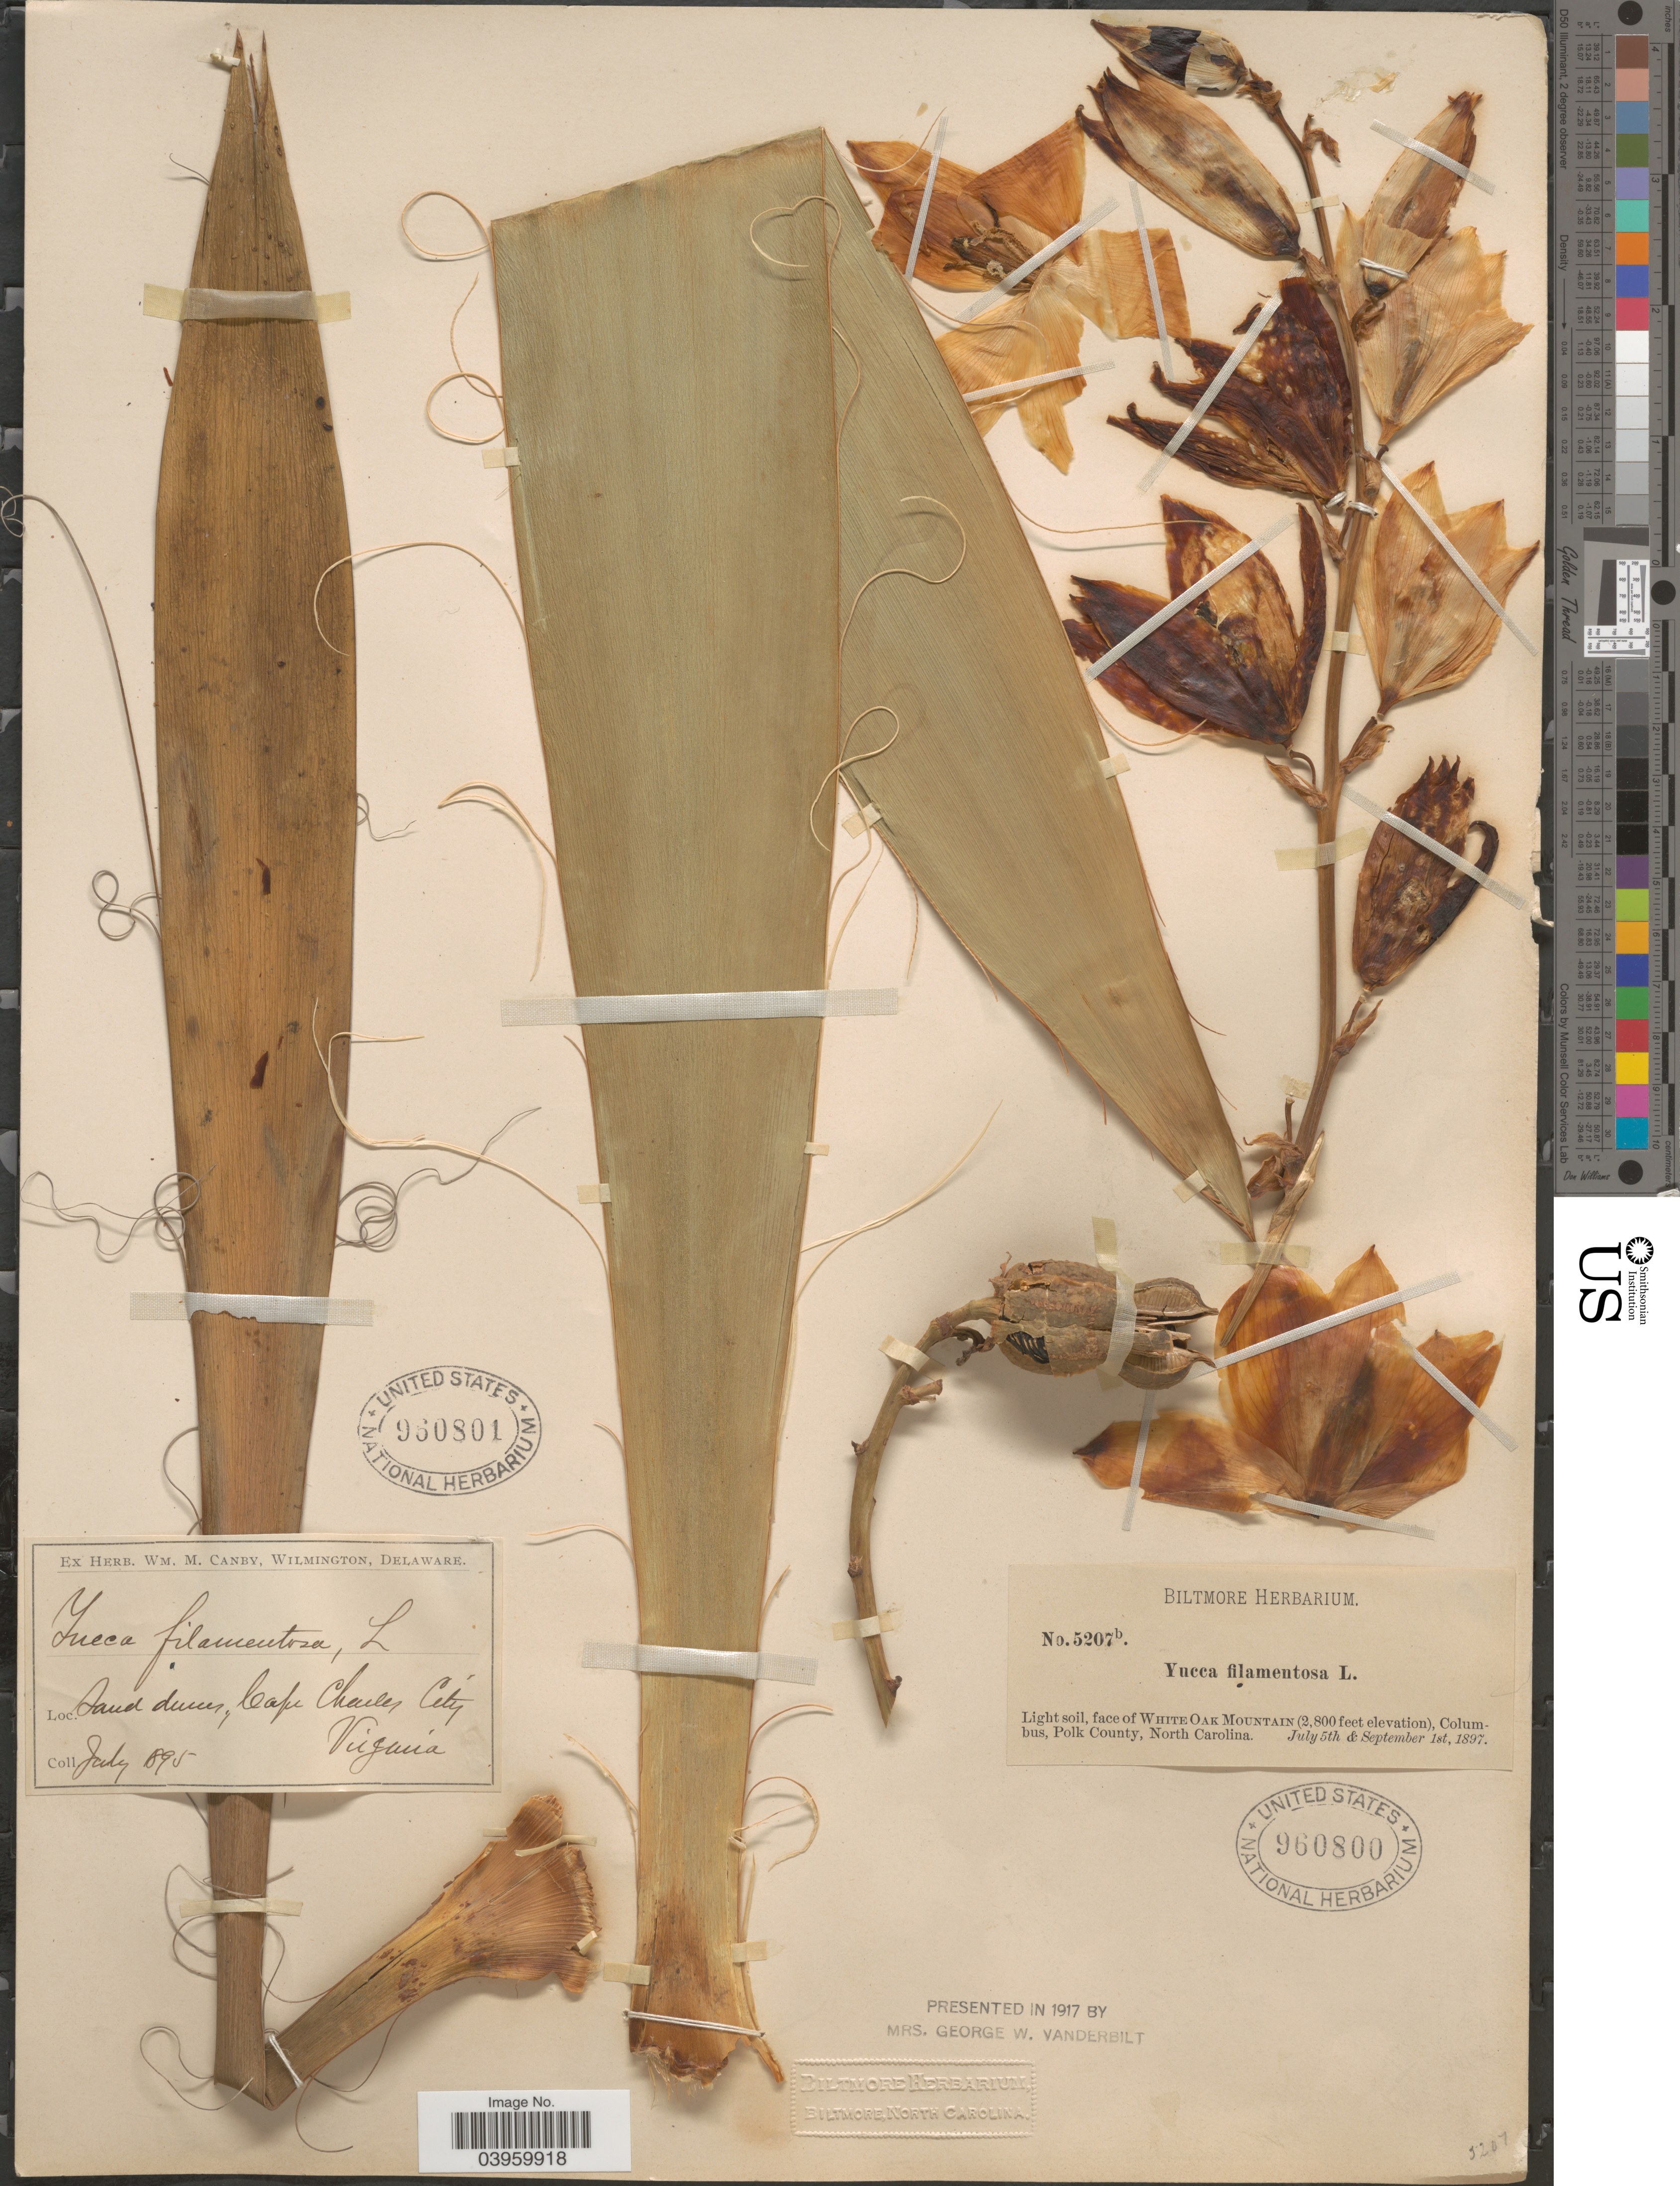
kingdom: Plantae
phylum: Tracheophyta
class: Liliopsida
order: Asparagales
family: Asparagaceae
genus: Yucca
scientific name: Yucca filamentosa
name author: L.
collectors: ex herb. Biltmore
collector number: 5207b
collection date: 1897-07-05/1897-09-01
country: United States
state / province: North Carolina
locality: Light soil, face of White Oak Mountain, Columbus, Polk County.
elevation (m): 853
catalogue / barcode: US 960800